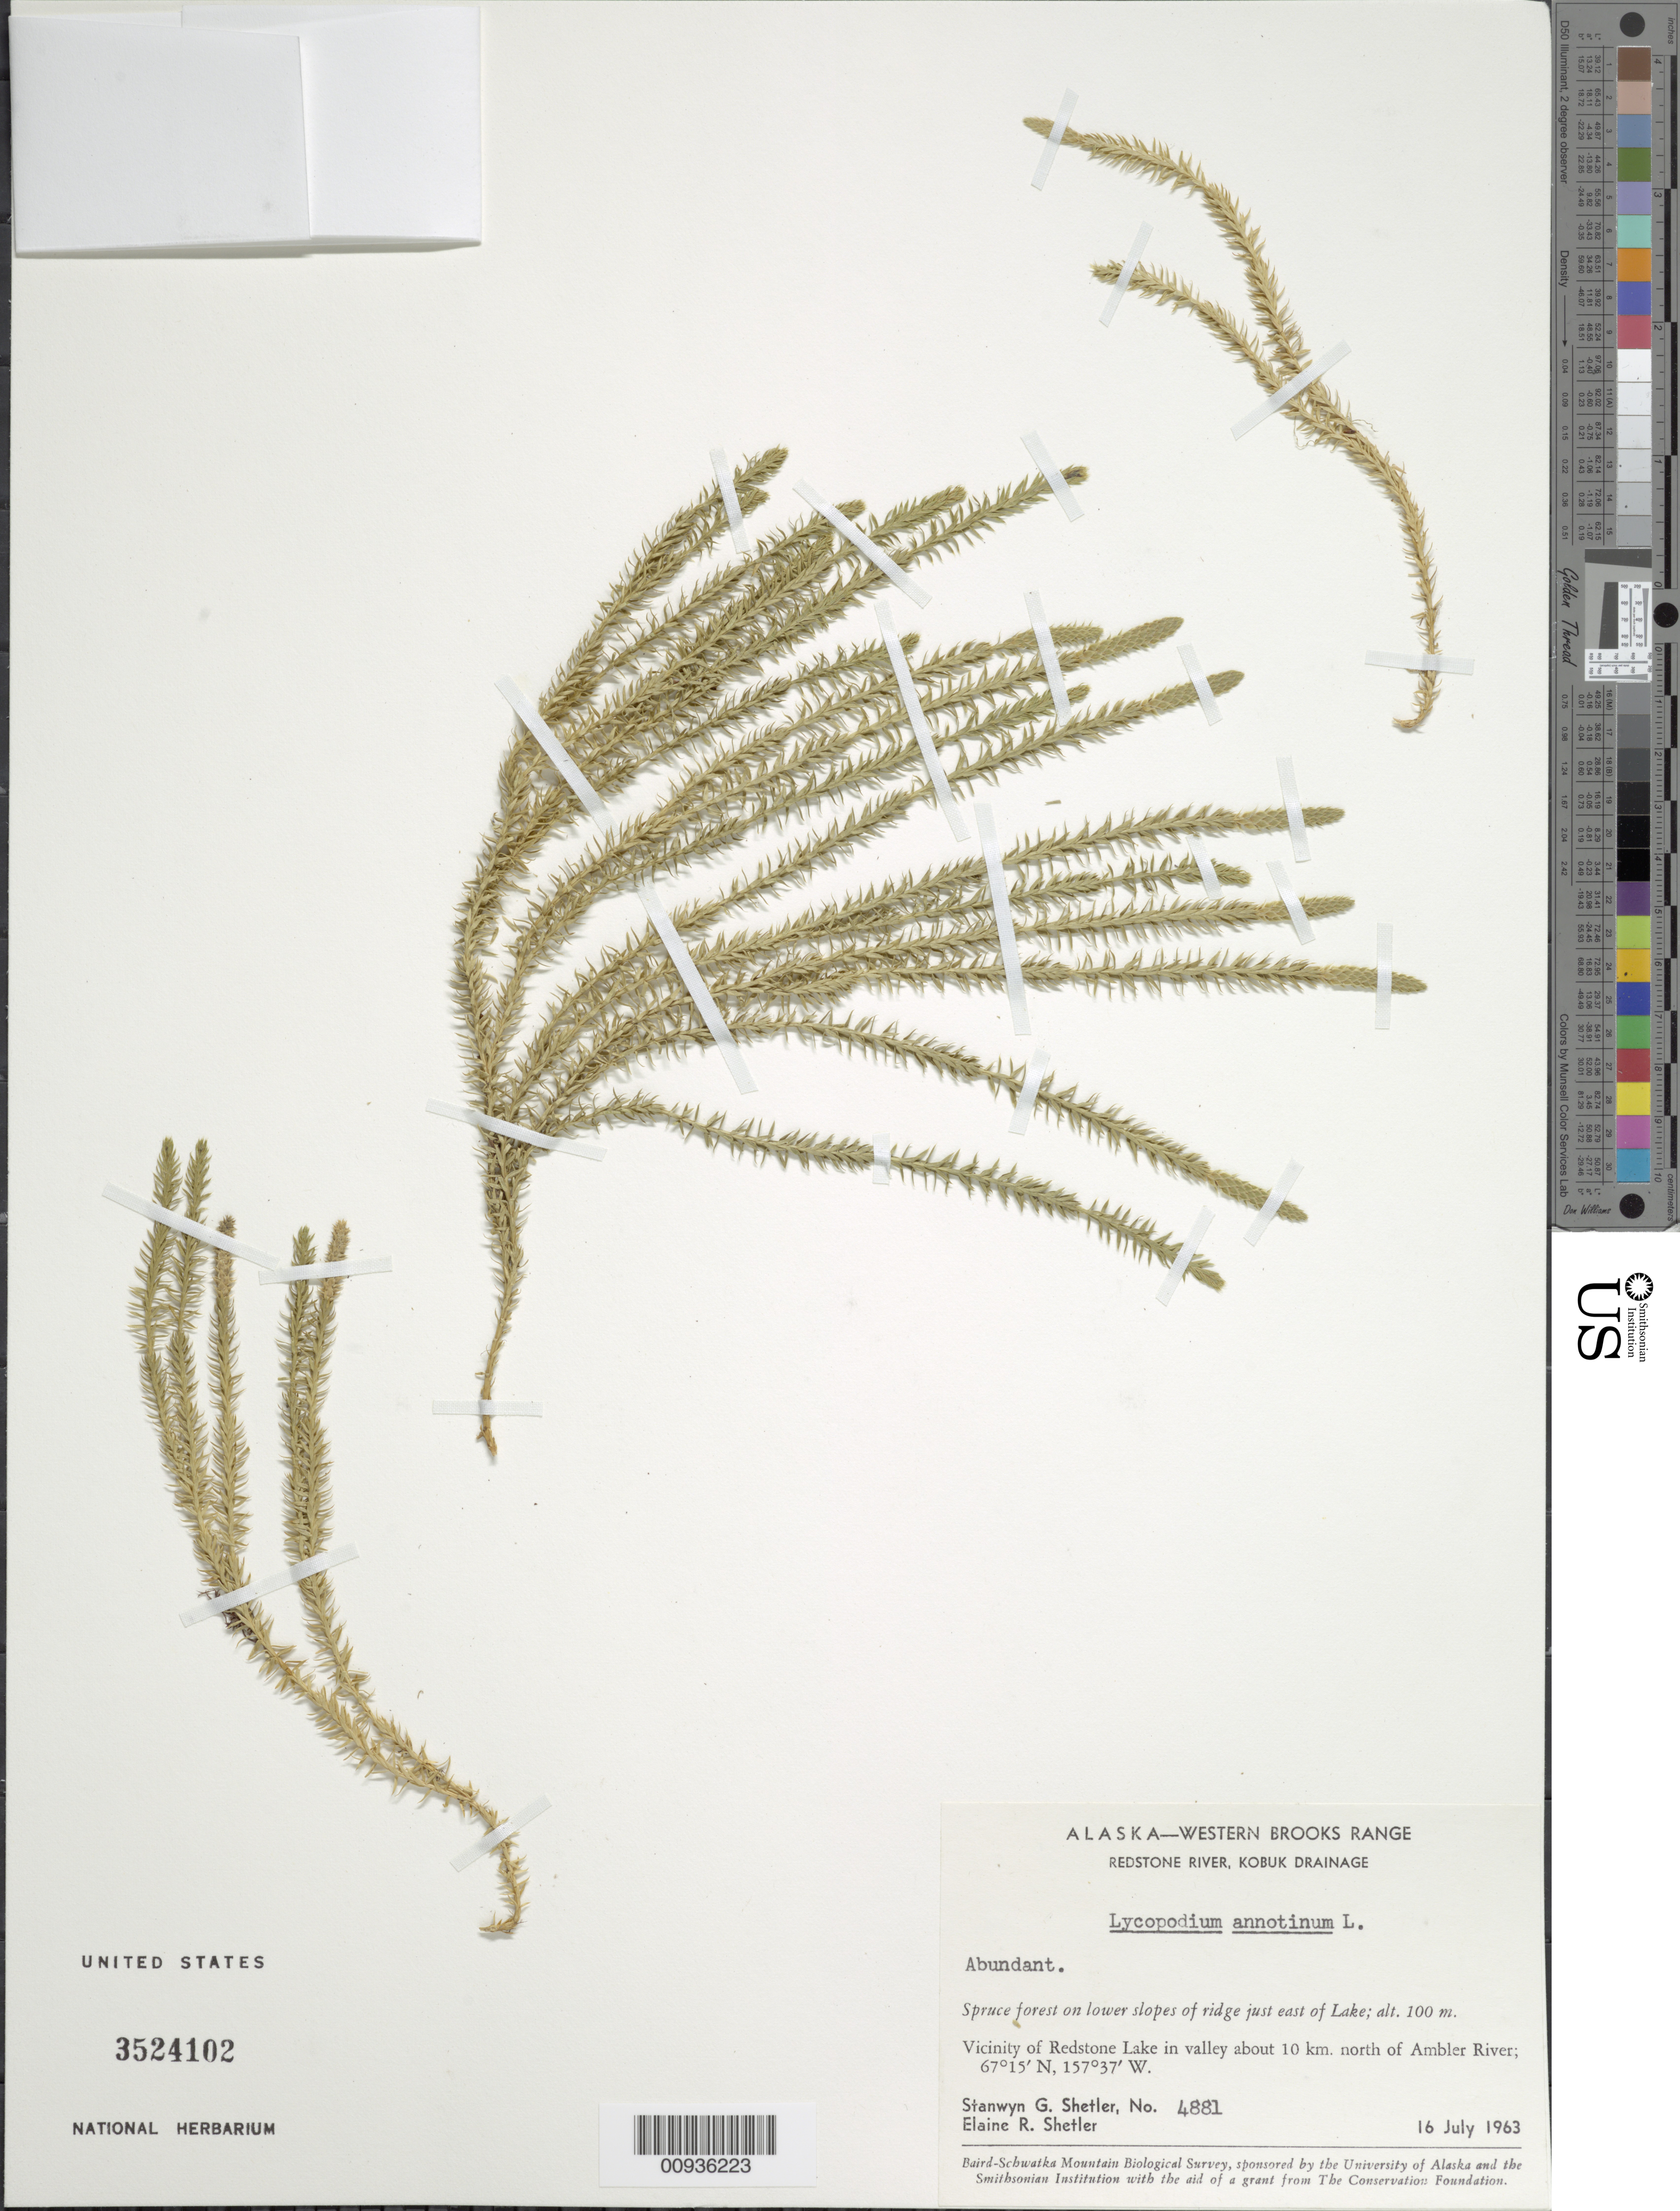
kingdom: Plantae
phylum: Tracheophyta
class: Lycopodiopsida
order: Lycopodiales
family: Lycopodiaceae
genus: Spinulum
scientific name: Spinulum annotinum subsp. annotinum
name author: (L.) A. Haines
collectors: S. Shetler & E. R. Shetler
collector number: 4881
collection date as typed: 16 Jul 1963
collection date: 1963-07-16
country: United States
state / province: Alaska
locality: Vicinity of Redstone Lake in valley about 10 km. north of Ambler River. Western Brooks Range, Redstone River, Kobuk Drainage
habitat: Spruce forest on lower slopes of ridge just east of Lake.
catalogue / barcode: US 3524102